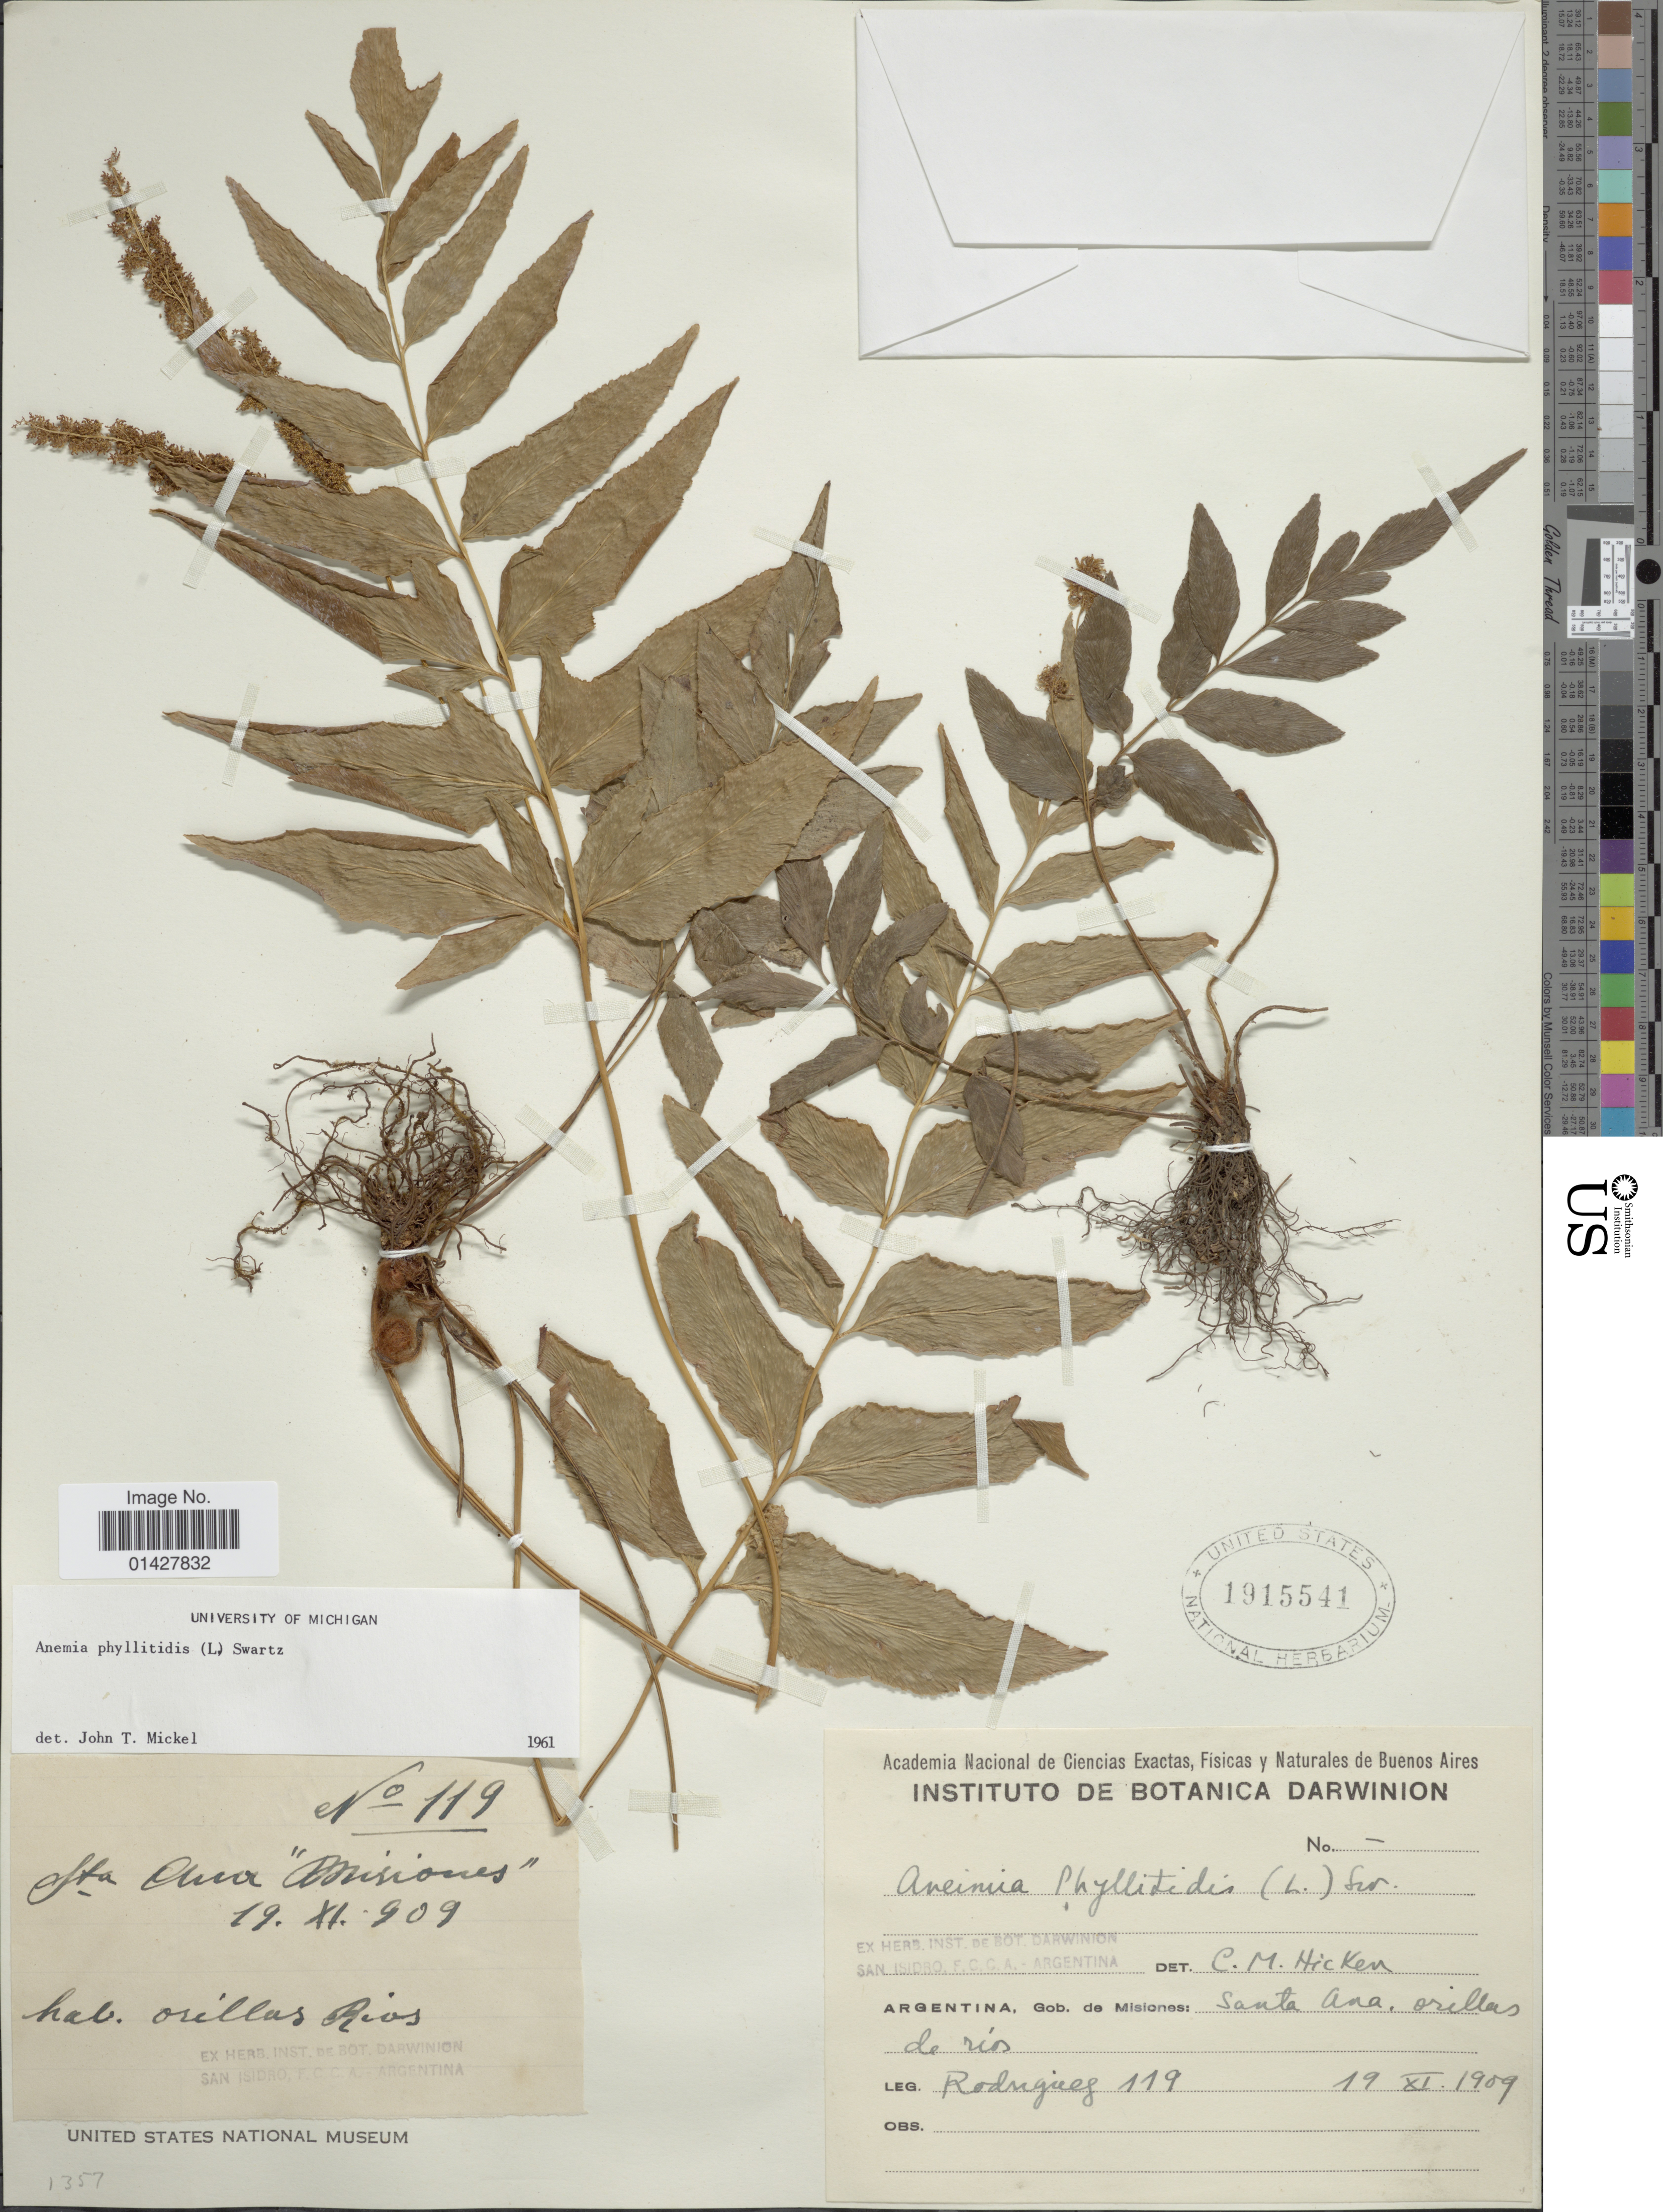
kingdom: Plantae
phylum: Tracheophyta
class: Polypodiopsida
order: Schizaeales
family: Anemiaceae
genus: Anemia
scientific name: Anemia phyllitidis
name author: (L.) Sw.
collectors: Rodriguez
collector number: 119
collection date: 1909-11-19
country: Argentina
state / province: Misiones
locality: Gob de Misiones: Santa Ana, orillas de ríos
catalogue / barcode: US 1915541